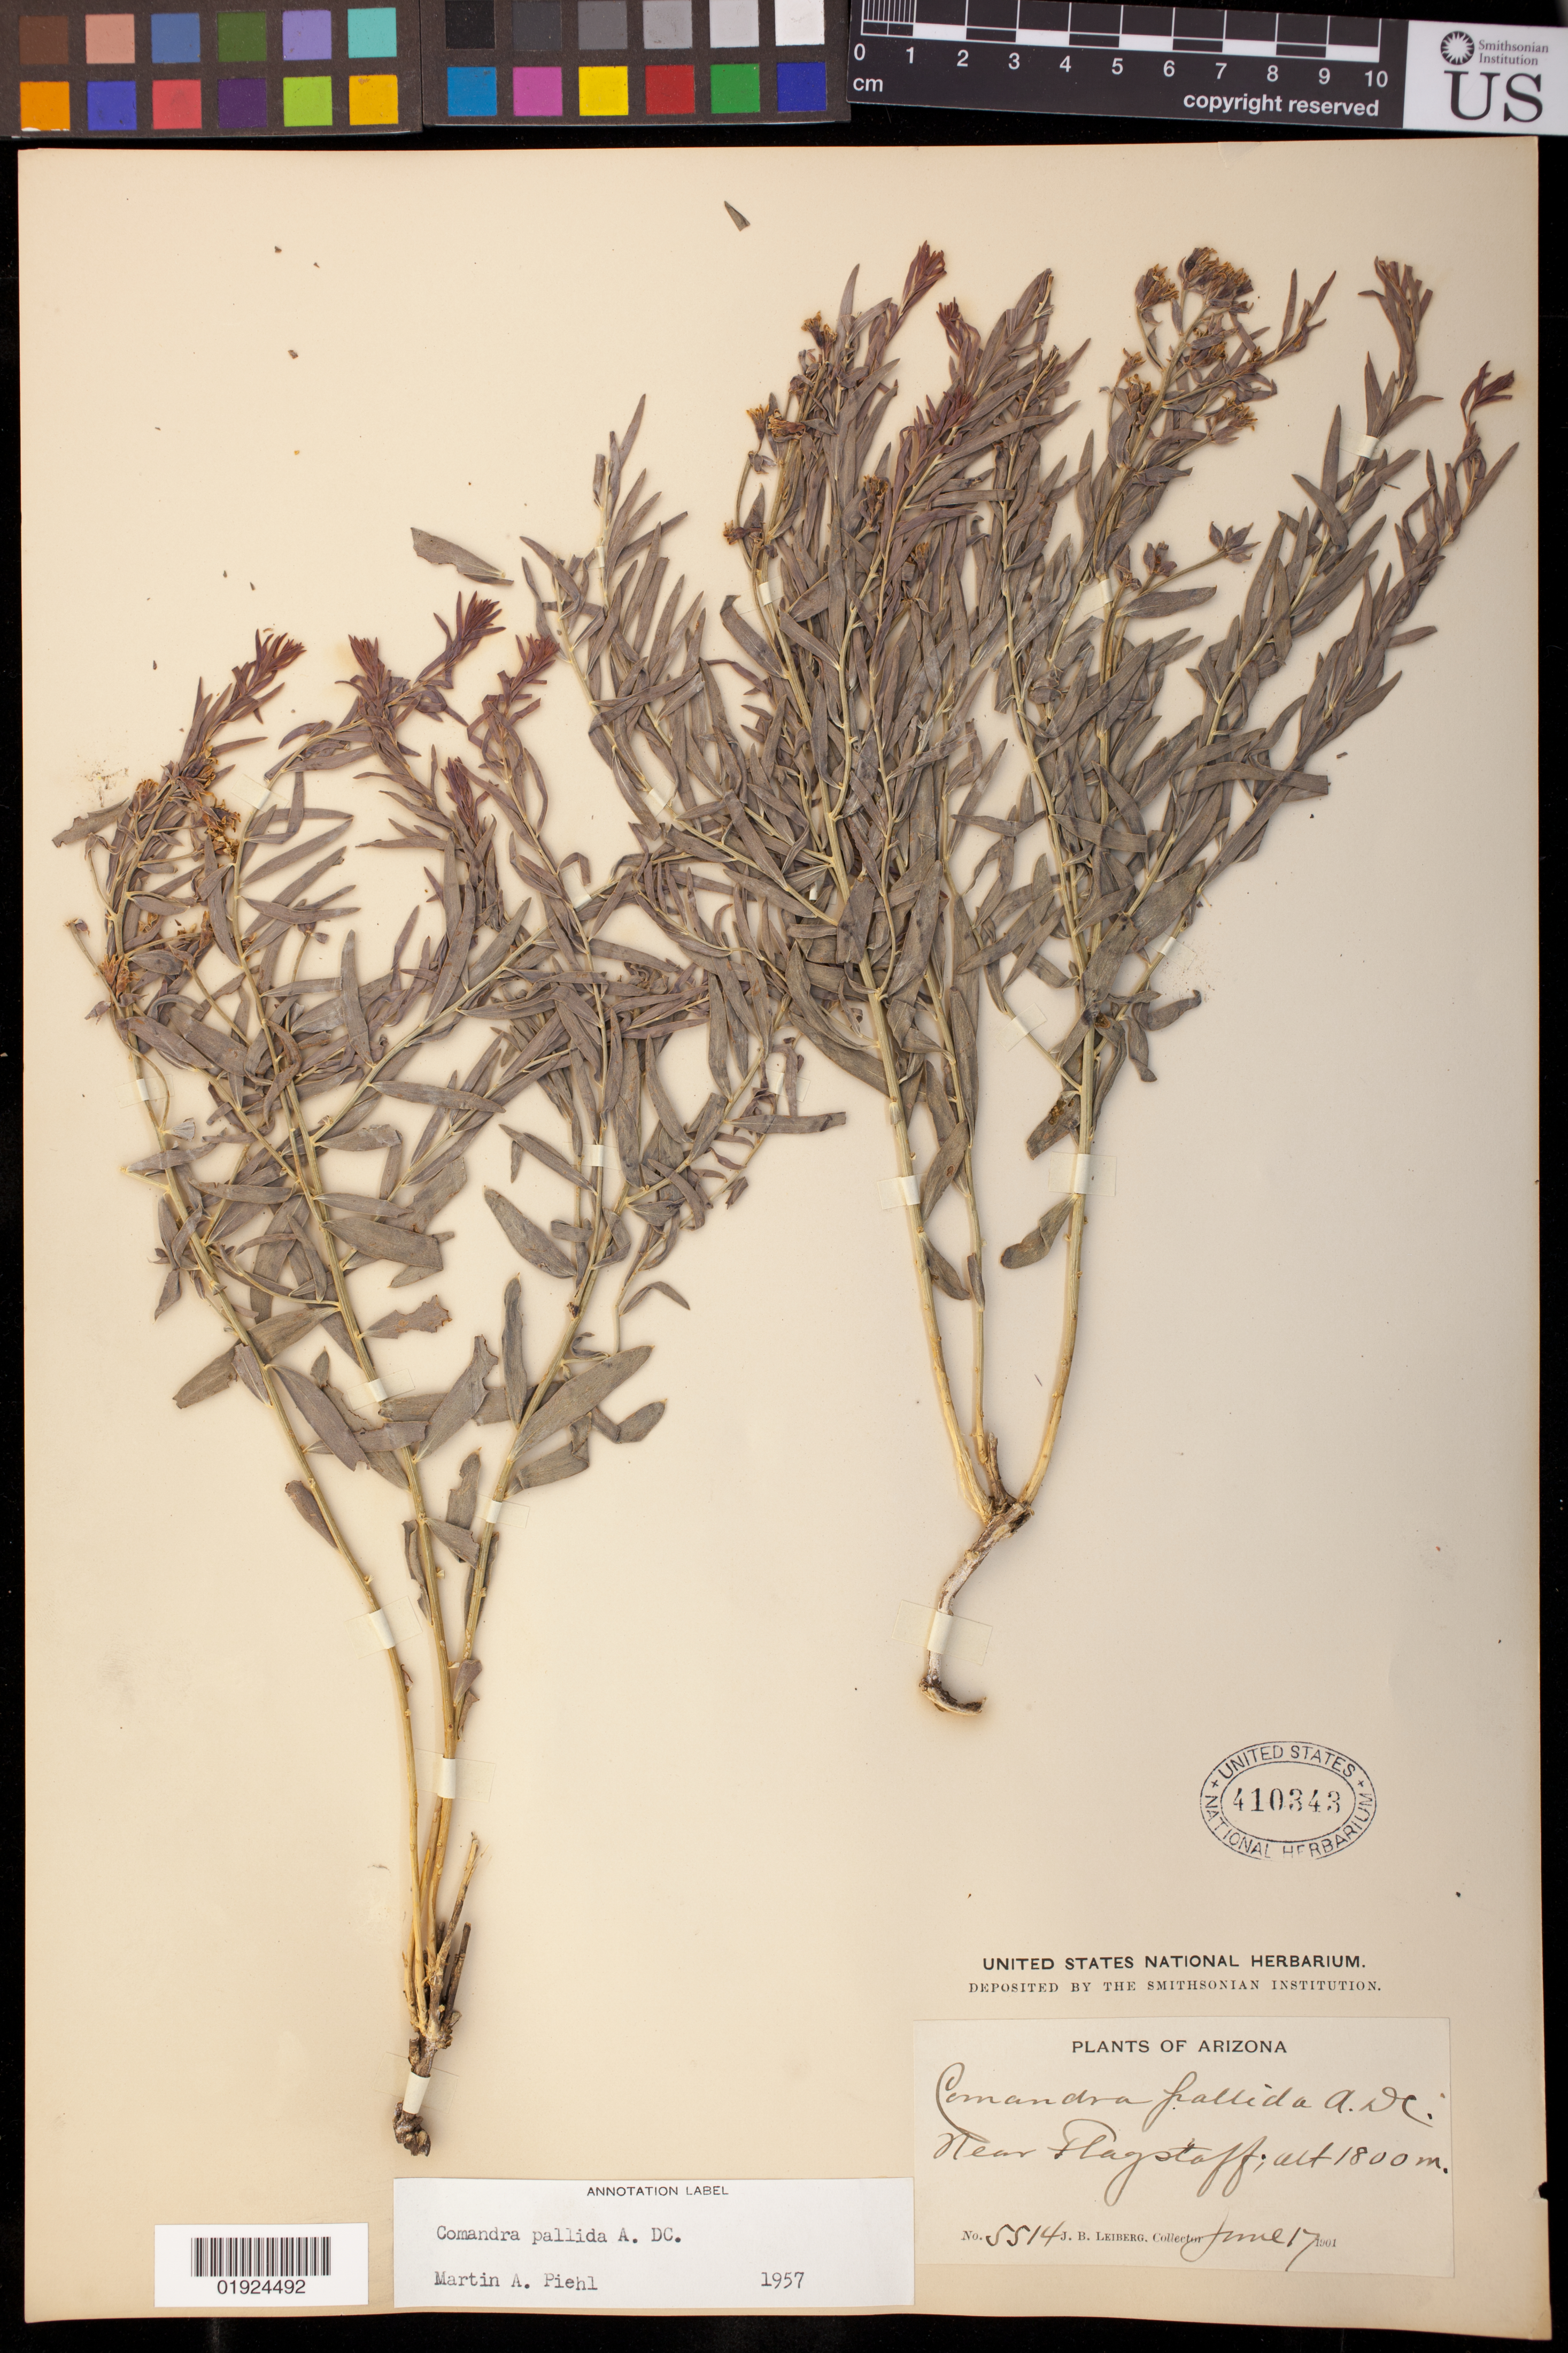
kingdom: Plantae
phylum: Tracheophyta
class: Magnoliopsida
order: Santalales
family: Comandraceae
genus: Comandra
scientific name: Comandra pallida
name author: A. DC.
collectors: J. B. Leiberg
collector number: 5514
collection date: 1901-06-17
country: United States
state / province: Arizona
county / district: Coconino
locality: Near Flagstaff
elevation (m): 1800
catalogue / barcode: US 410343